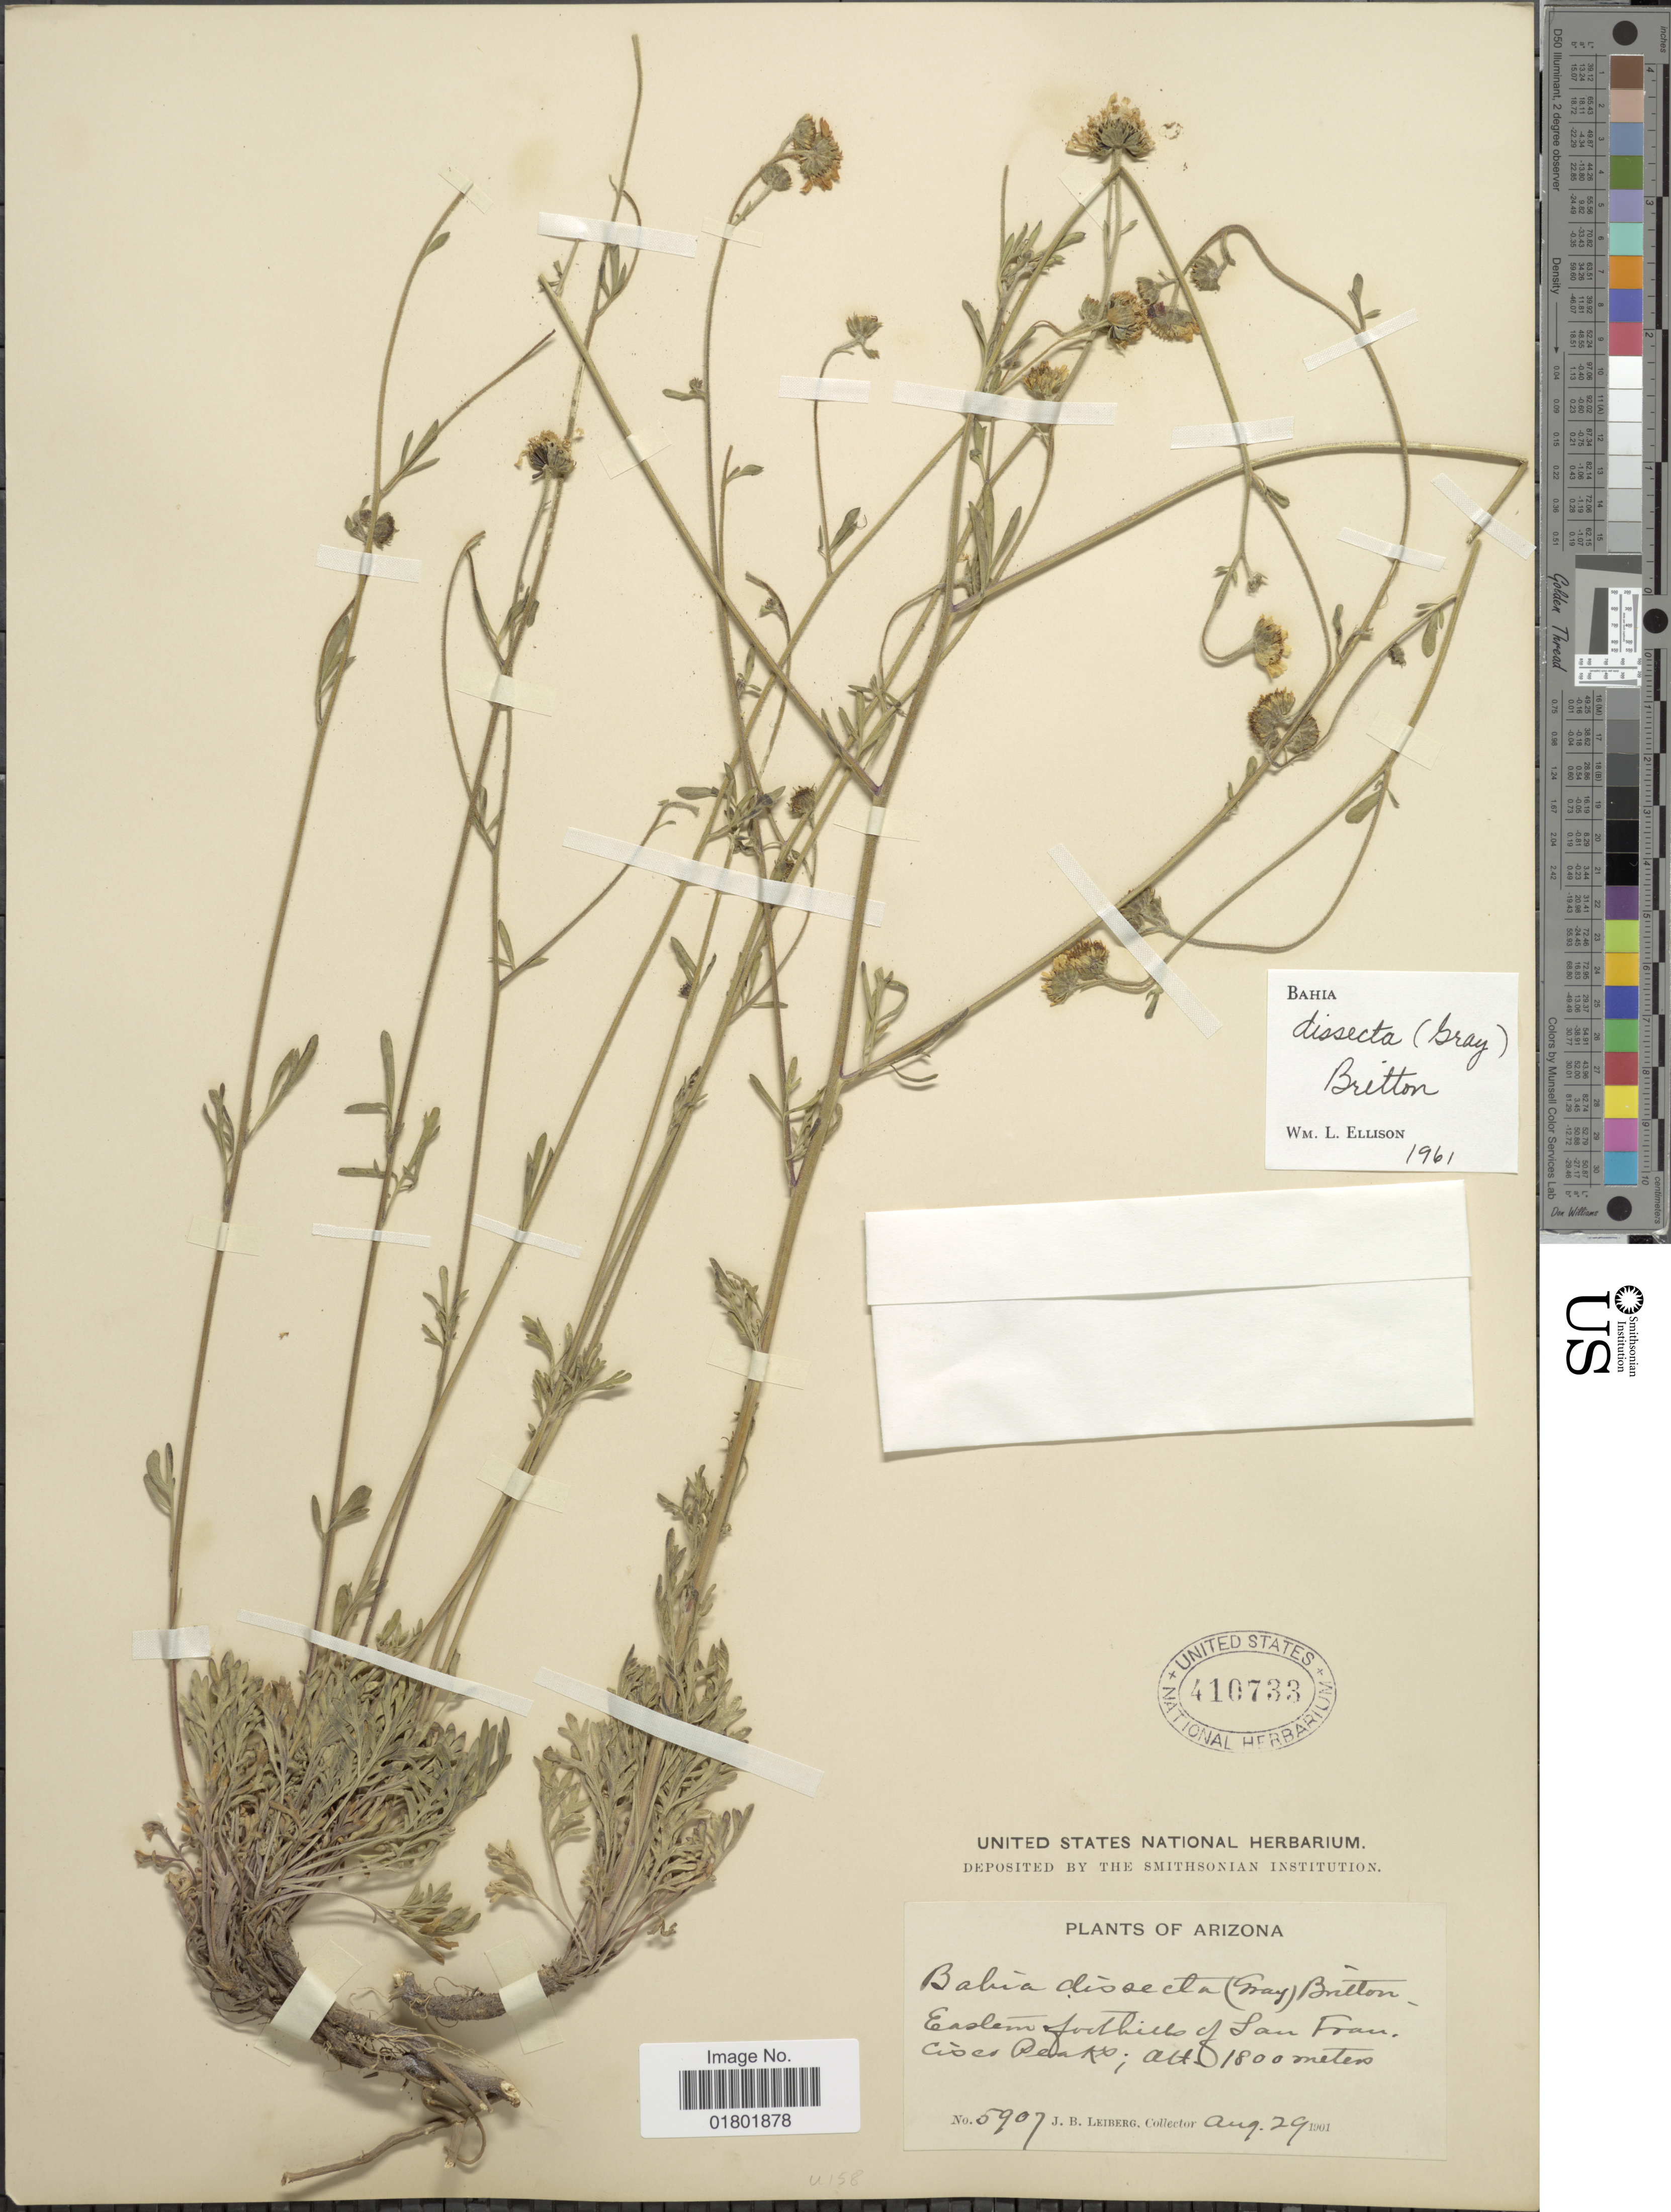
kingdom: Plantae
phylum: Tracheophyta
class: Magnoliopsida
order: Asterales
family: Asteraceae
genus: Bahia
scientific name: Bahia dissecta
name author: (A. Gray) Britton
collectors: J. B. Leiberg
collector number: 5907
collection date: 1901-08-29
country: United States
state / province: Arizona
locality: Eastern foothills of San Francisco Peak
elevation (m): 1800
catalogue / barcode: US 410733